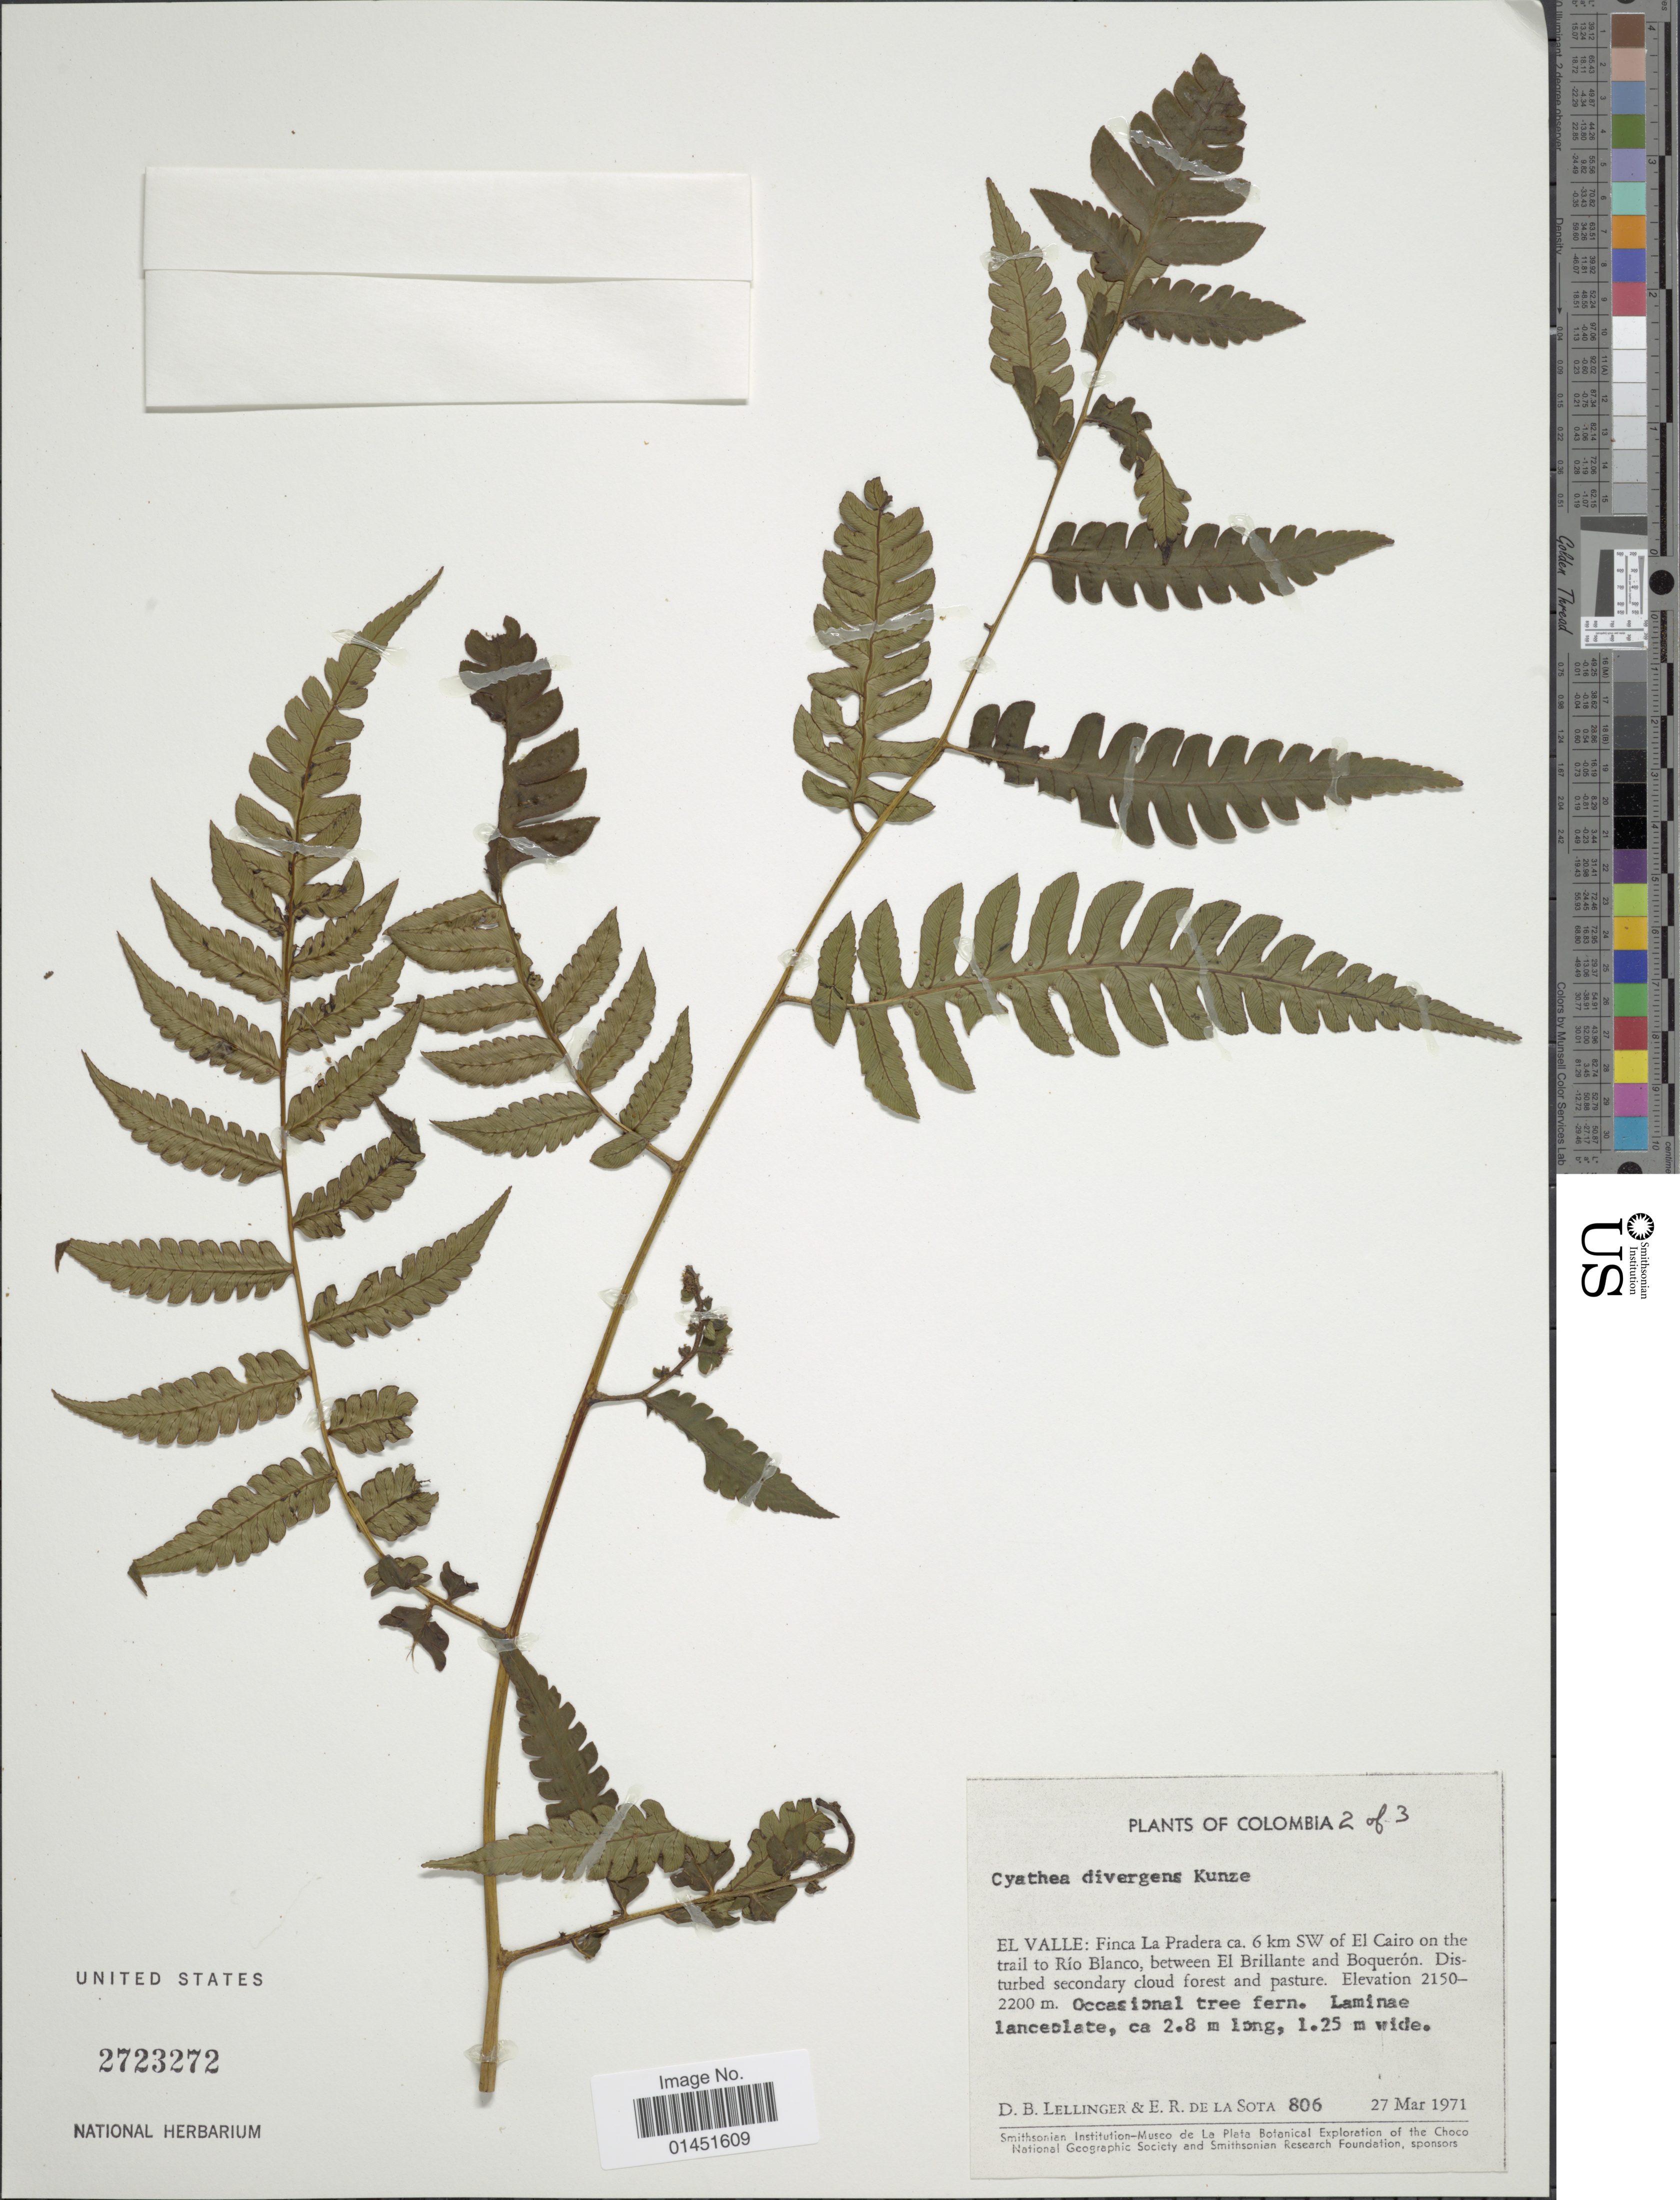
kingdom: Plantae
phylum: Tracheophyta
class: Polypodiopsida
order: Cyatheales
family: Cyatheaceae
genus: Cyathea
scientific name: Cyathea divergens var. divergens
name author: Kunze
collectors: D. B. Lellinger & E. R. de la Sota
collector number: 806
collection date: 1971-03-27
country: Colombia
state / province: Valle del Cauca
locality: El Valle: Finca La Pradera ca. 6 km SW of El Cairo on the trail to Rio Blanco between El Brillante and Boqueron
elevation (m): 2150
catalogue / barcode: US 2723272